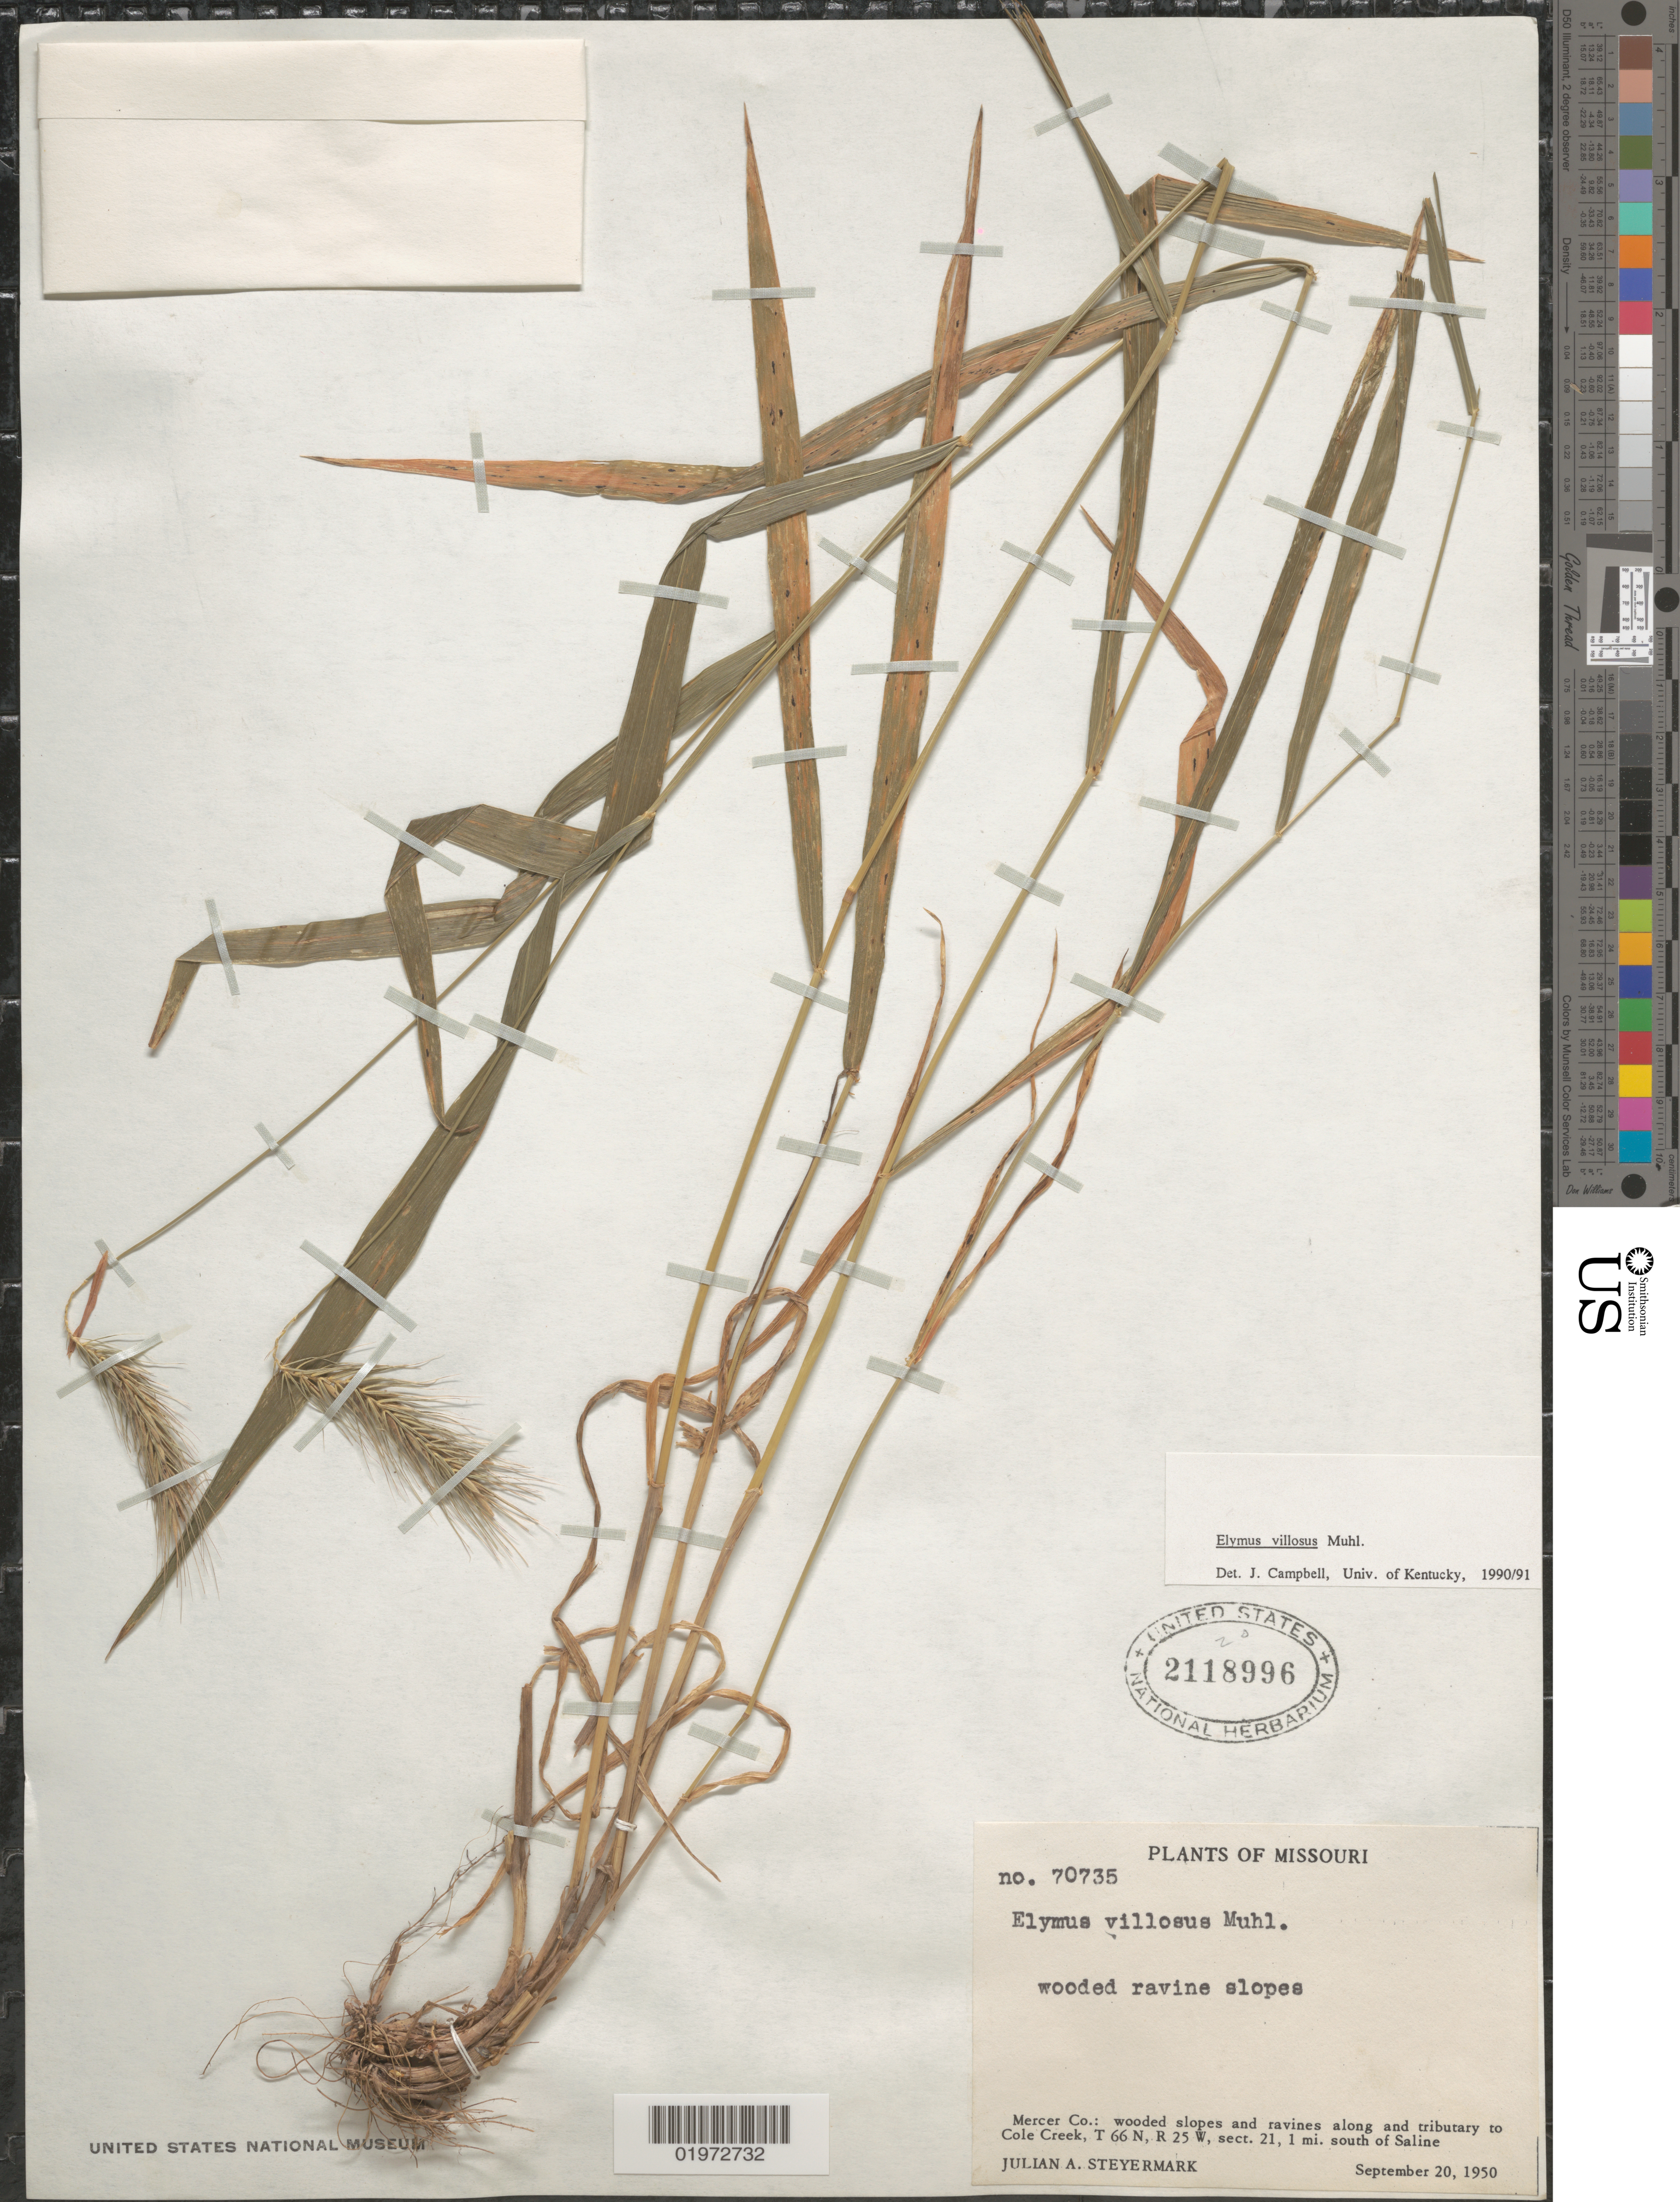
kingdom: Plantae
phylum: Tracheophyta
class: Liliopsida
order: Poales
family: Poaceae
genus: Elymus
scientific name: Elymus villosus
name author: Muhl. ex Willd.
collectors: J. Steyermark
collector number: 70735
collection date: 1950-09-20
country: United States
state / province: Missouri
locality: Wooded ravine slopes. Mercer Co.: wooded slopes and ravines along and tributary to Cole Creek, T 66 N, R 25 W, sect. 21, 1 mi. south of Saline.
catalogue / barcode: US 2118996